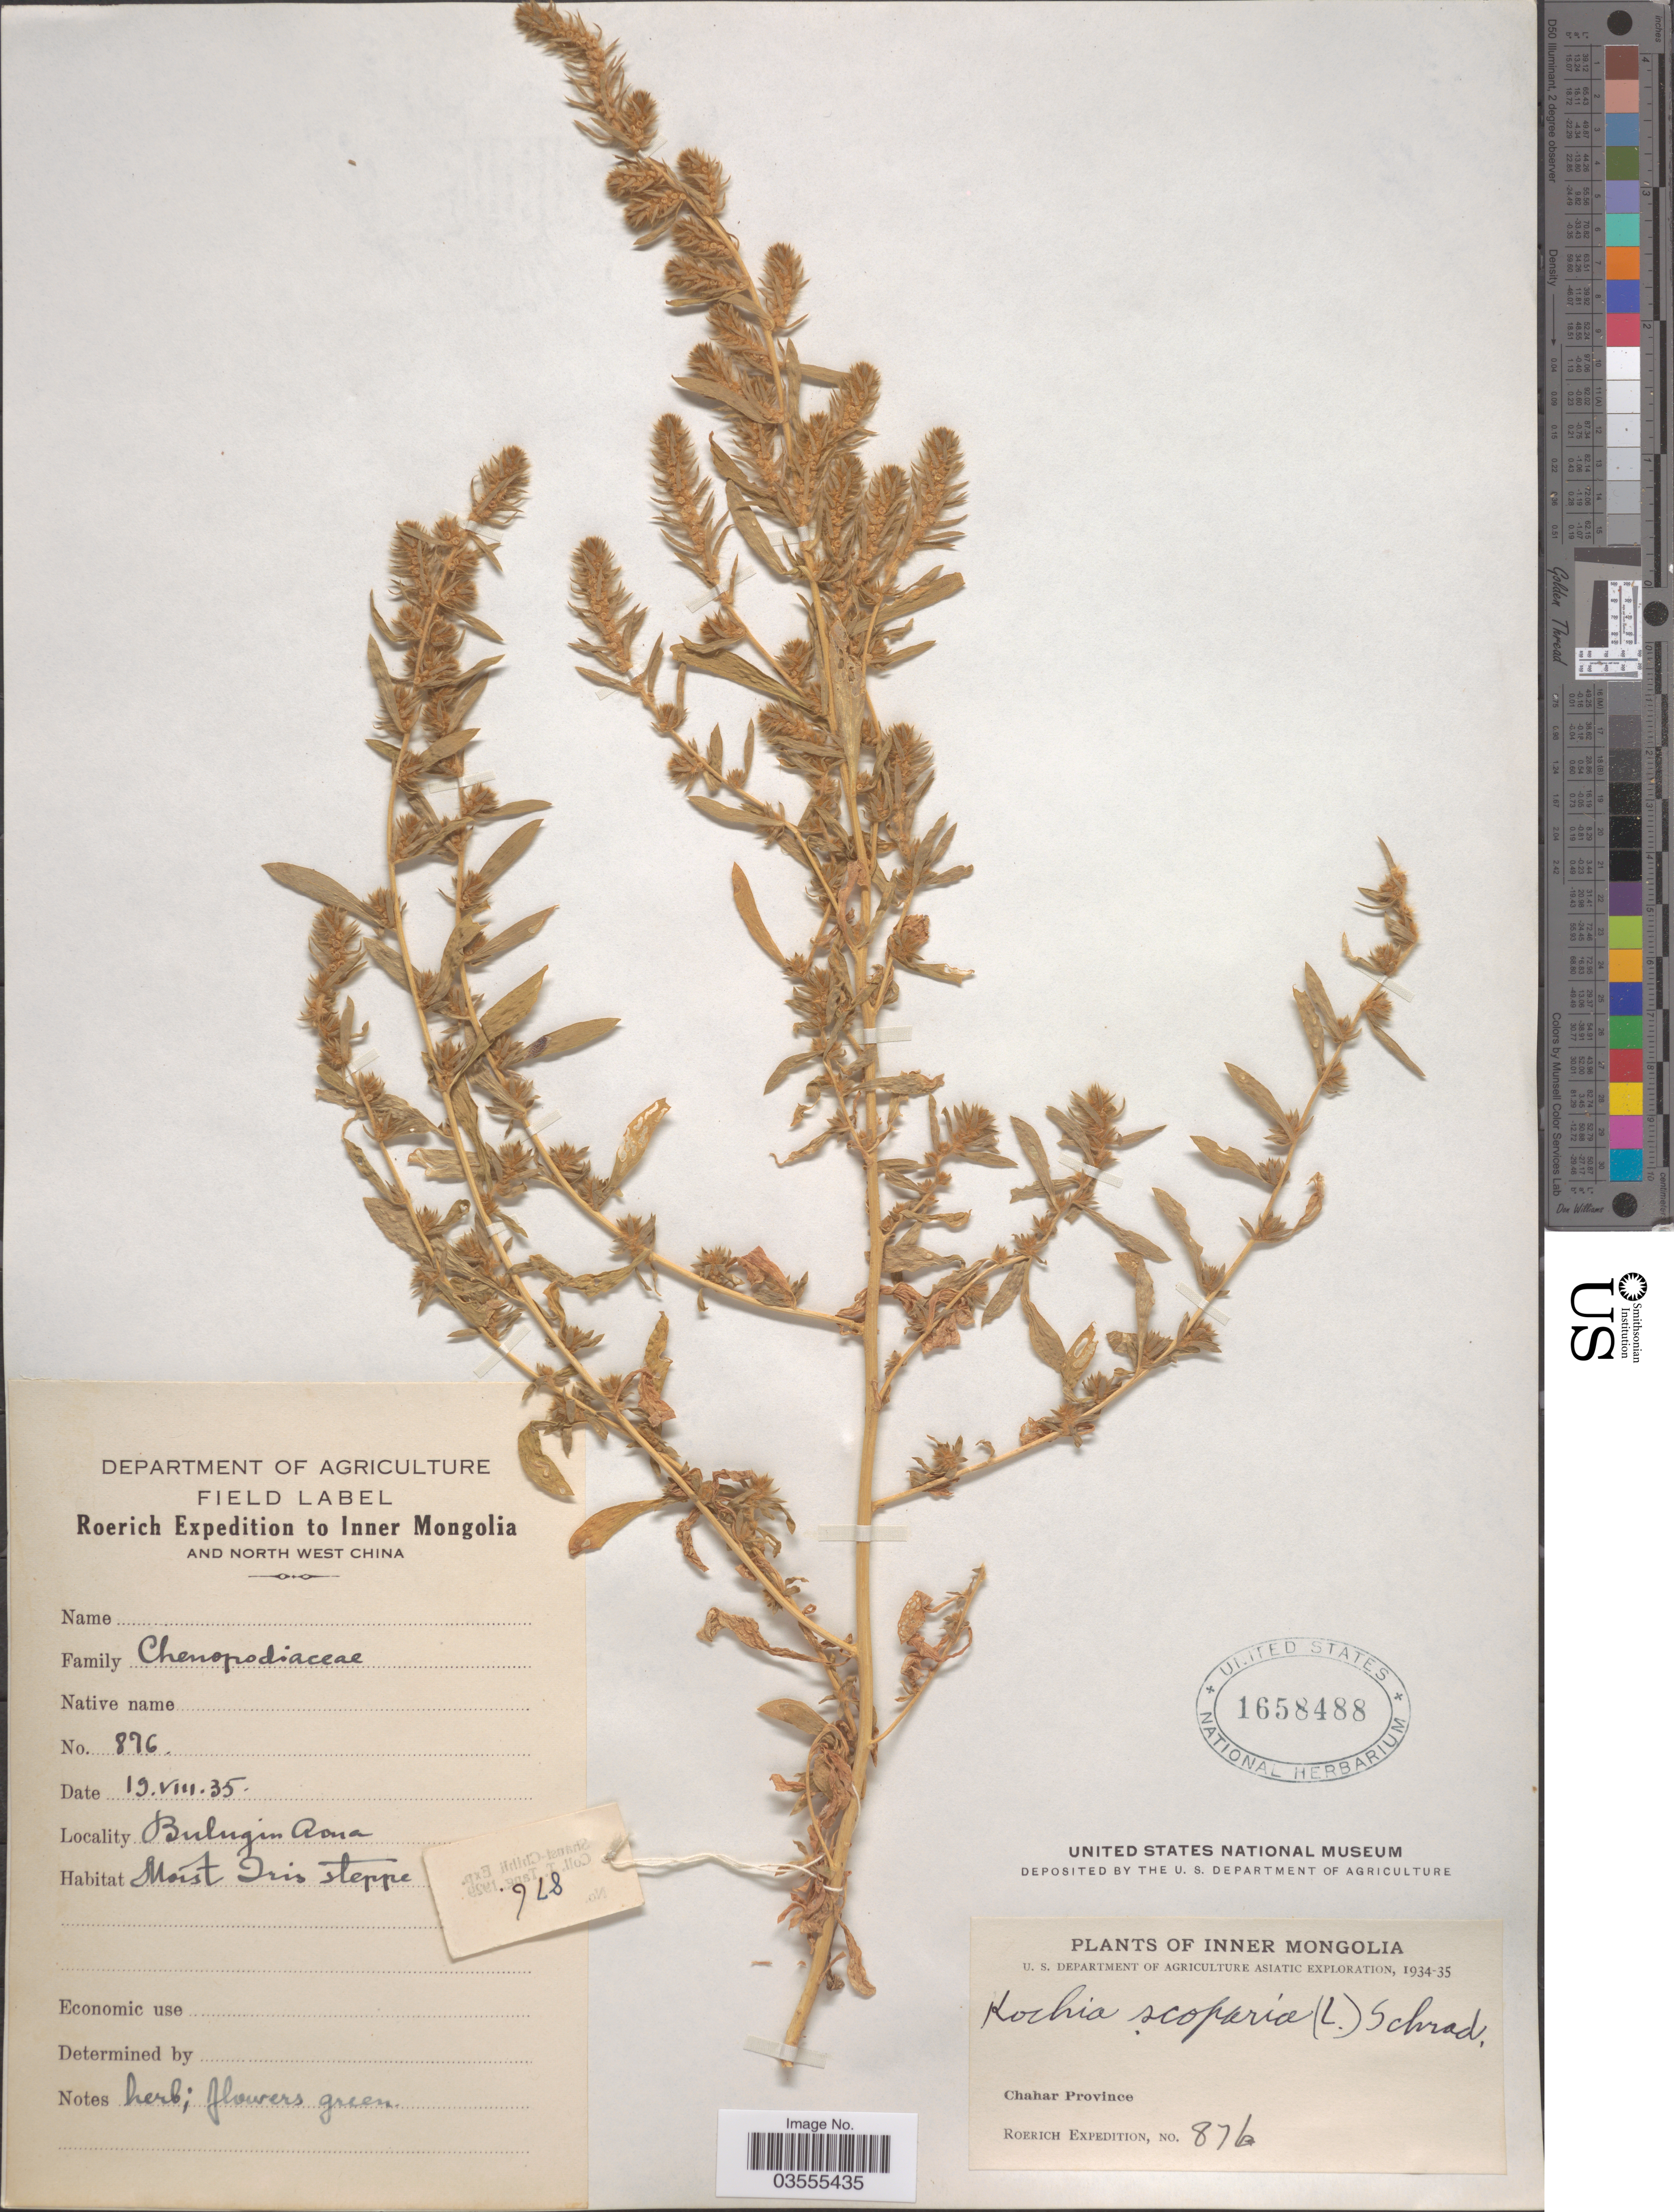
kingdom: Plantae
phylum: Tracheophyta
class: Magnoliopsida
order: Caryophyllales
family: Amaranthaceae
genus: Bassia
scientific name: Bassia scoparia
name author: (L.) Voss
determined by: U.S. National Herbarium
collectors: Roerich Expedition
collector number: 876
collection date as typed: Transcribed d/m/y: 19/8/35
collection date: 1935-08-19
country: China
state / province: Nei Monggol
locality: Inner Mongolia. Chahar Province. Bulugin (Bulgan) Aona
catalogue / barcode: US 1658488